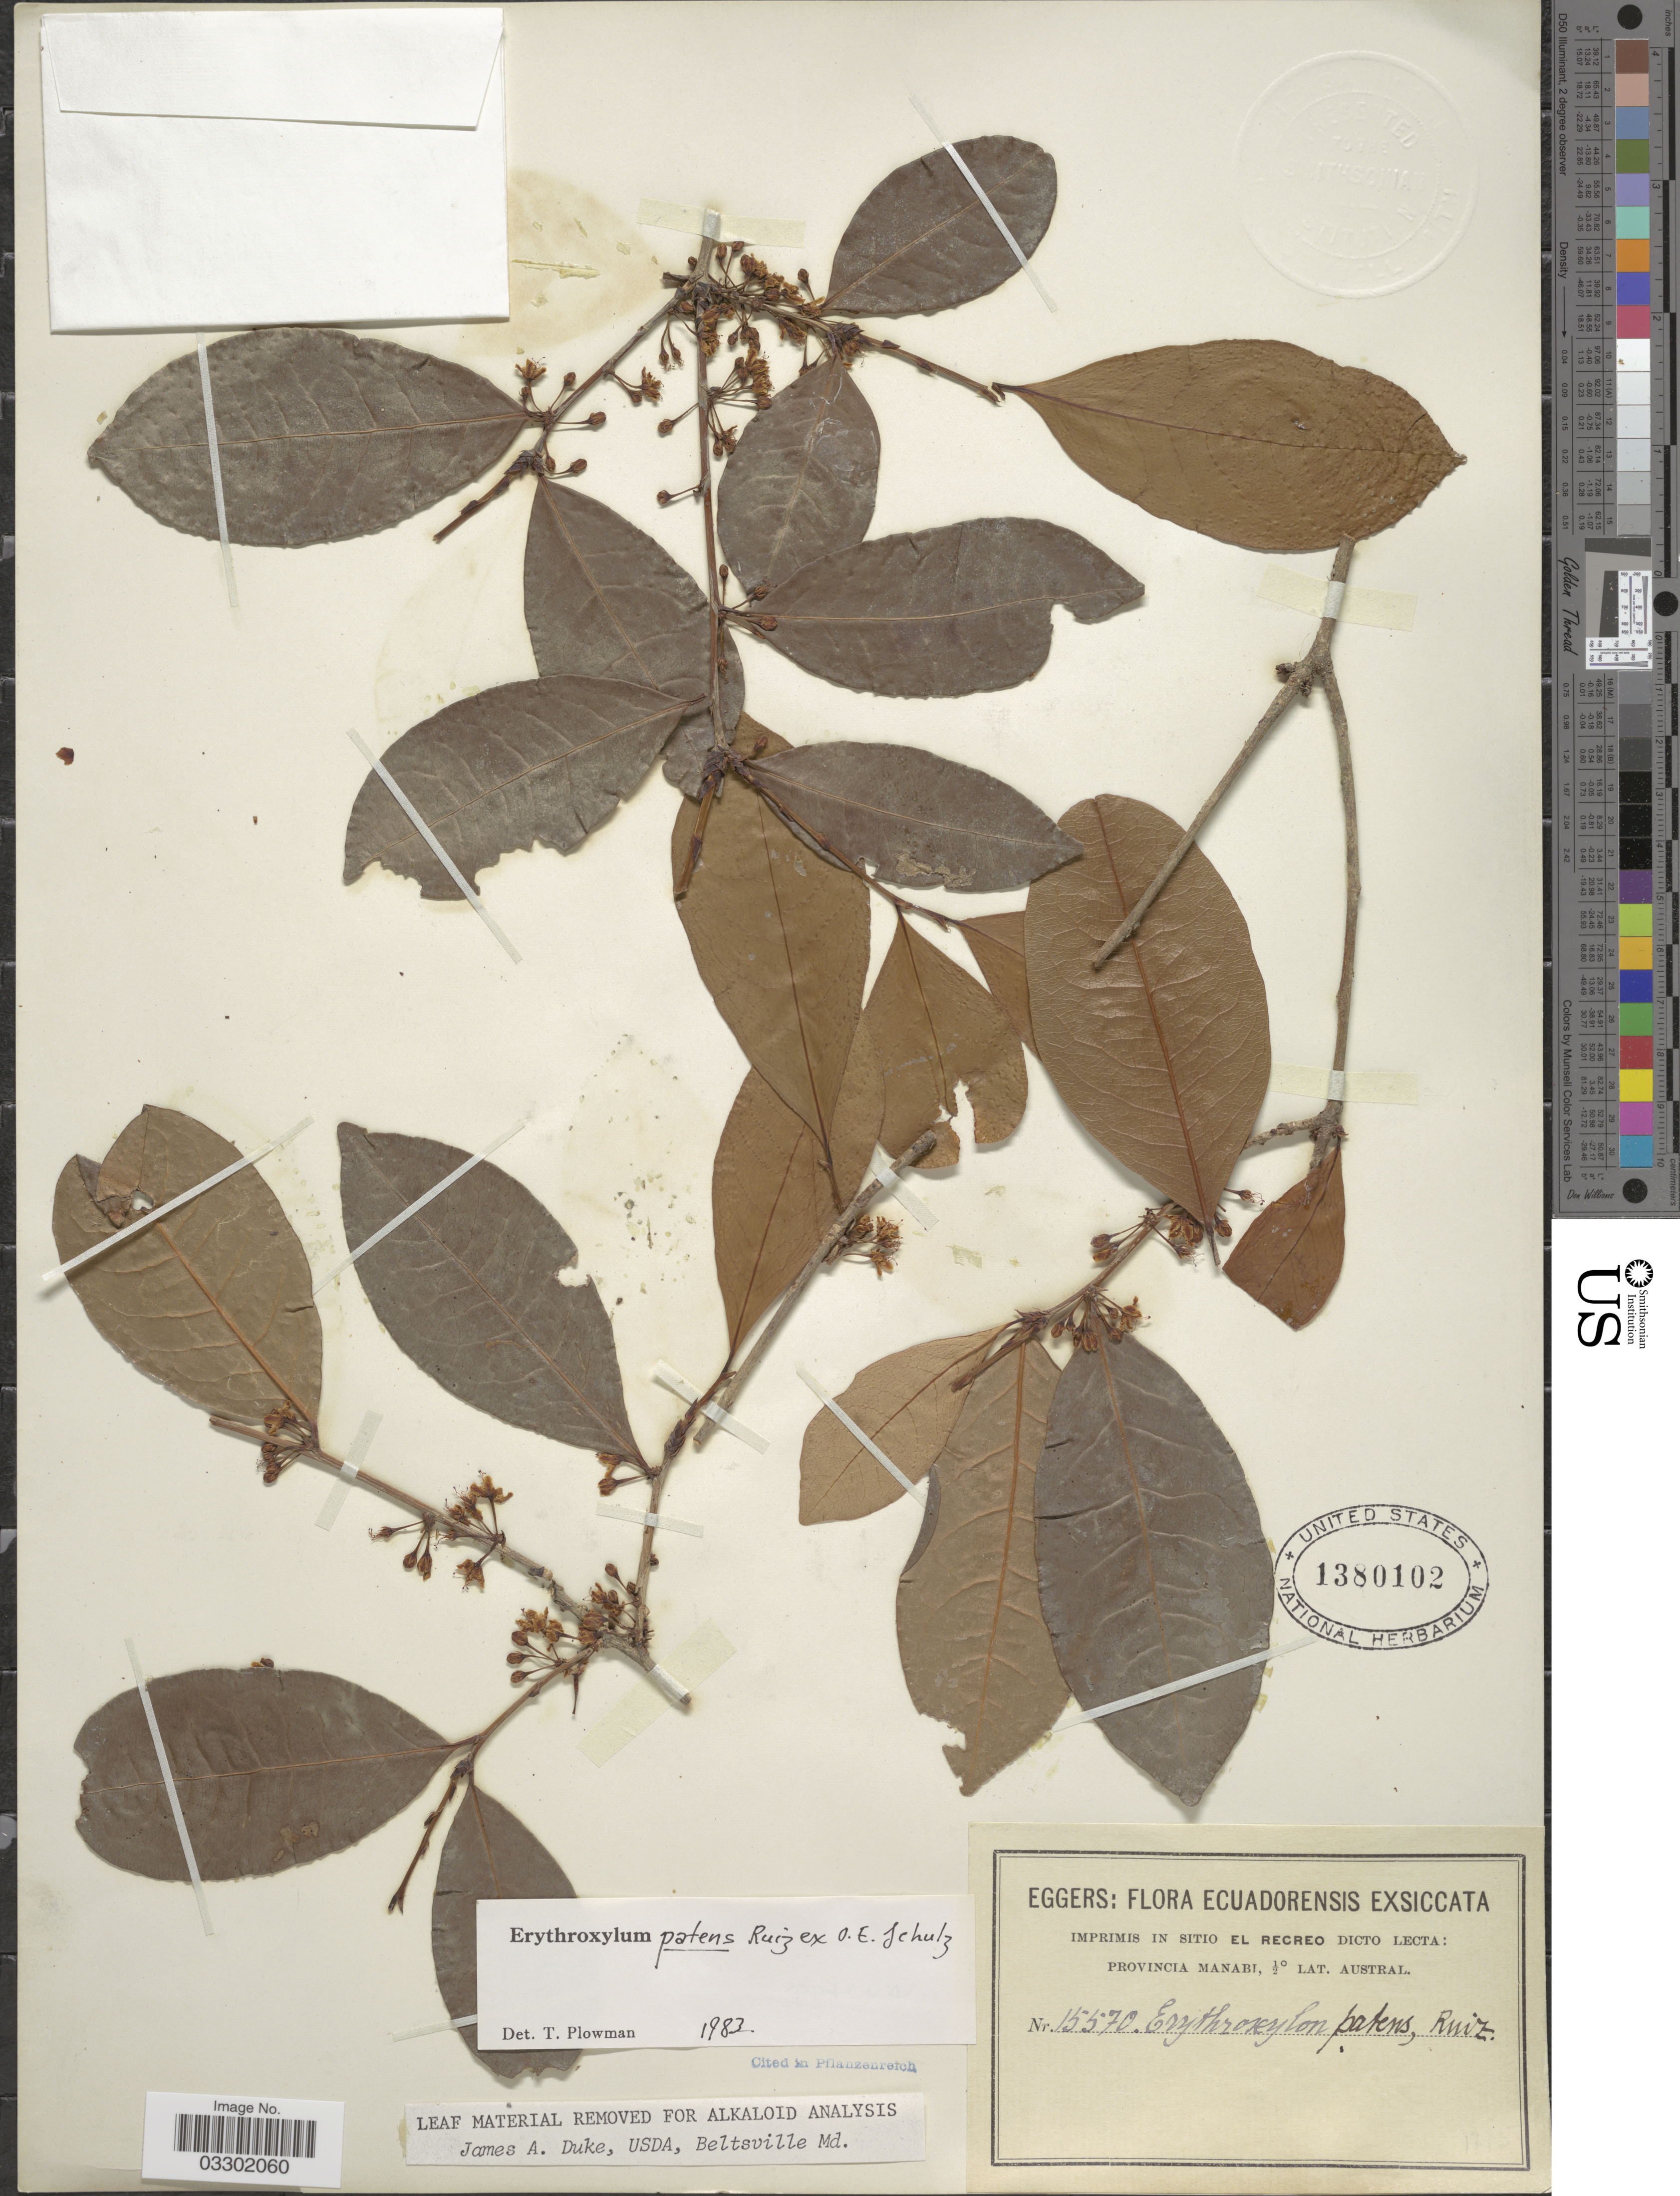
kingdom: Plantae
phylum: Tracheophyta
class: Magnoliopsida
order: Malpighiales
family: Erythroxylaceae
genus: Erythroxylum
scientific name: Erythroxylum patens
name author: Ruiz ex O.E. Schulz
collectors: -. Eggers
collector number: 15570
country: Ecuador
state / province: Manabí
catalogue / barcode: US 1380102